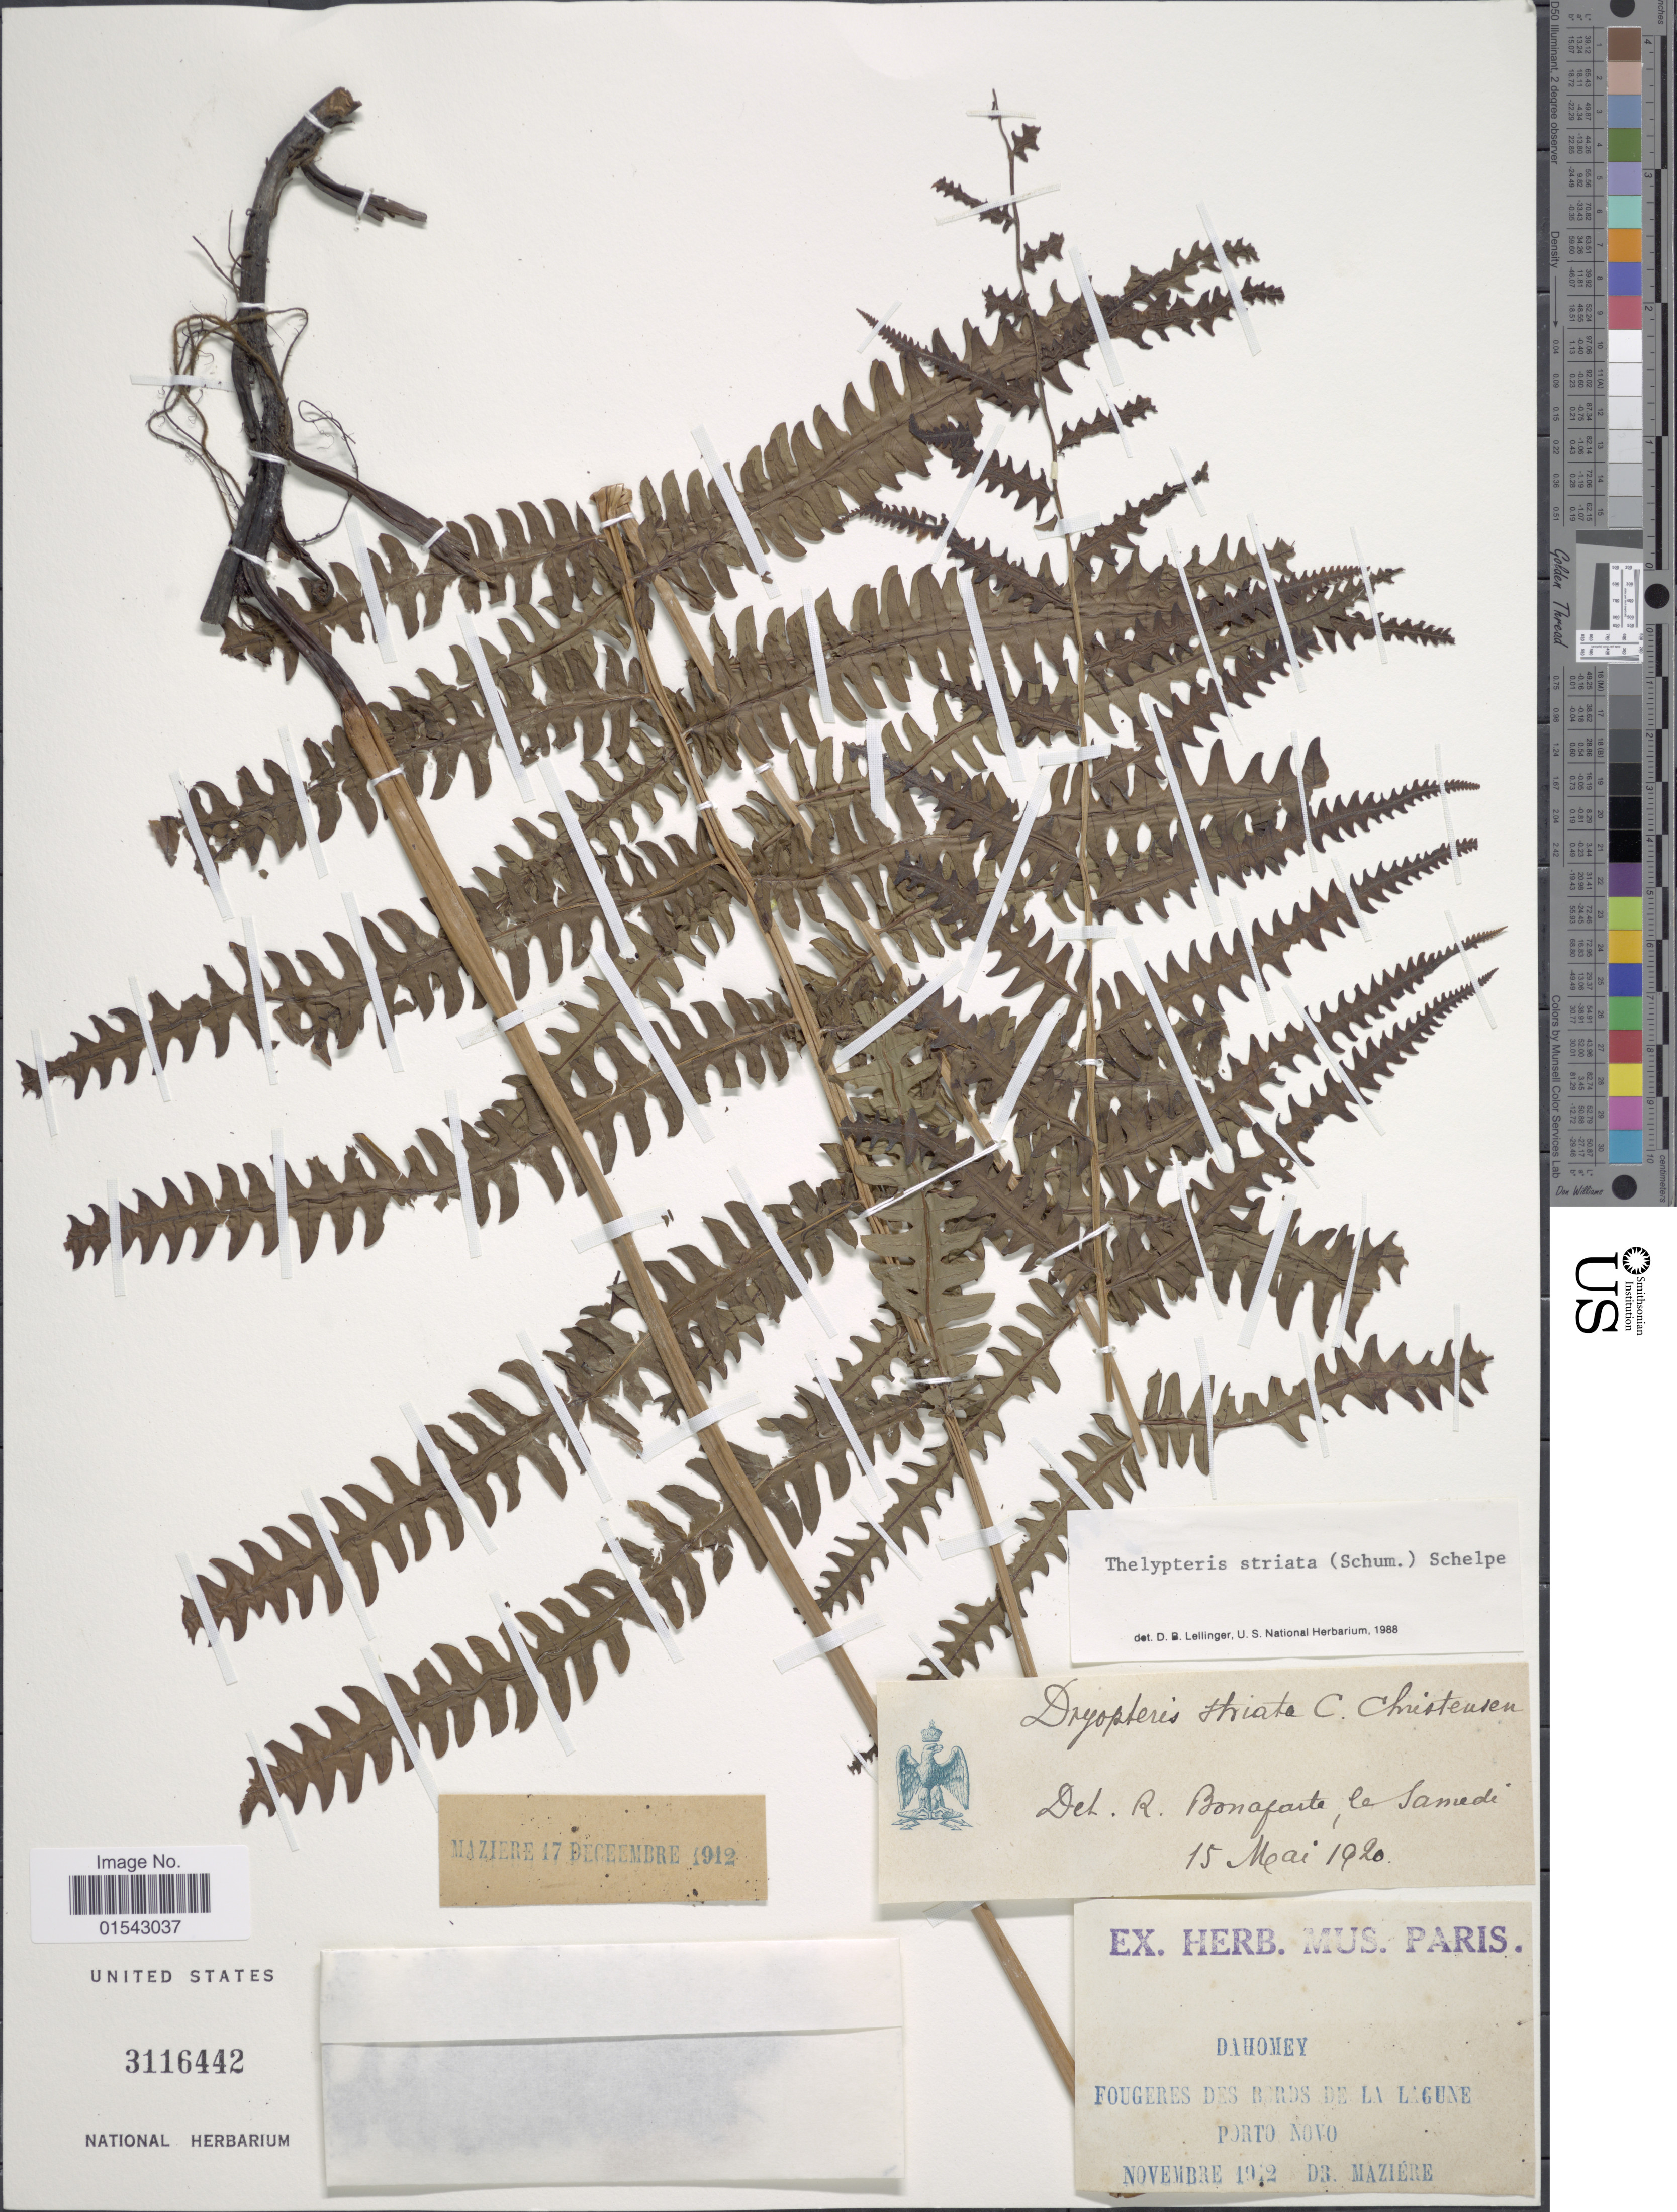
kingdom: Plantae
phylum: Tracheophyta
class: Polypodiopsida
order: Polypodiales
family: Thelypteridaceae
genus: Cyclosorus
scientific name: Cyclosorus interruptus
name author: (Willd.) H. Itô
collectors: ex herb. Mus. Paris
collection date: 1912-11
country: Benin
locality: Dahomey, Fougeres Des Bords De La Lagune, Porto Novo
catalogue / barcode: US 3116442